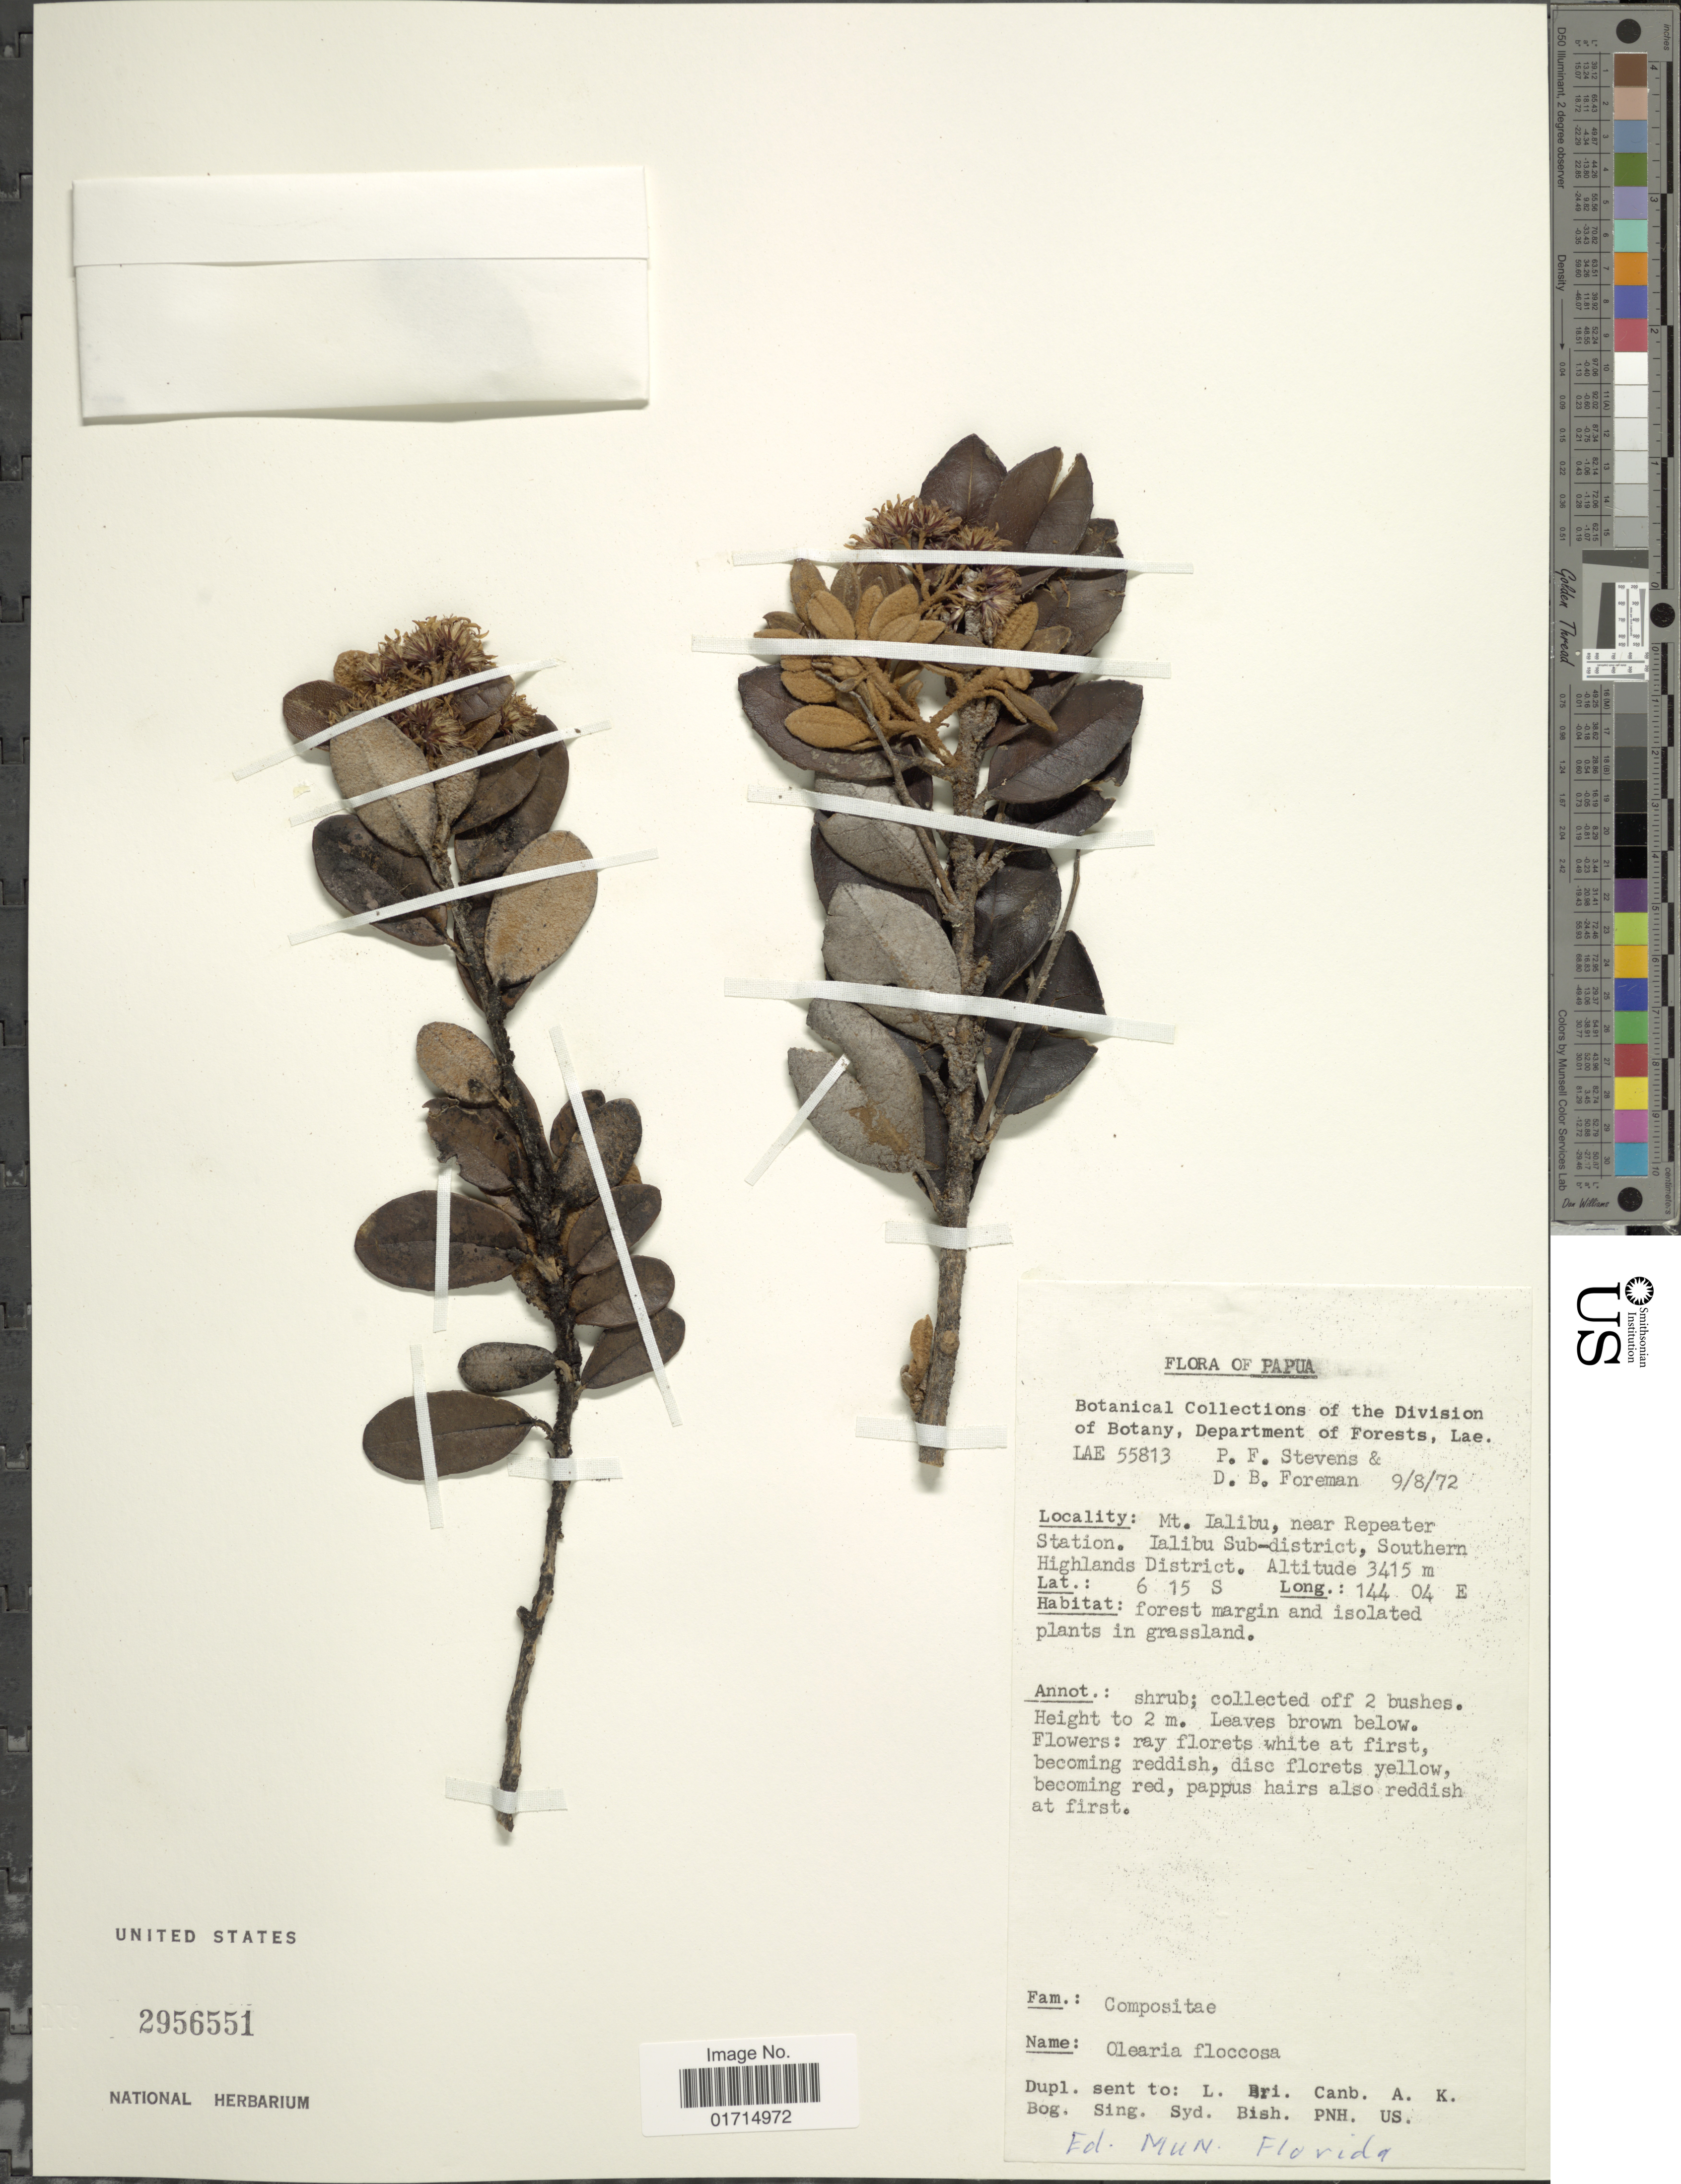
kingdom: Plantae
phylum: Tracheophyta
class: Magnoliopsida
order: Asterales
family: Asteraceae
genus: Olearia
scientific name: Olearia floccosa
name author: Koster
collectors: P. F. Stevens & D. Foreman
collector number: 55813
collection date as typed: Transcribed d/m/y: 9/8/72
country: Papua New Guinea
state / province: Southern Highlands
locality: Mt. Ialibu, near Repeater Station. Ialibu Sub-district, Southern Highlands District.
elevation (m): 3415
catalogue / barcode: US 2956551